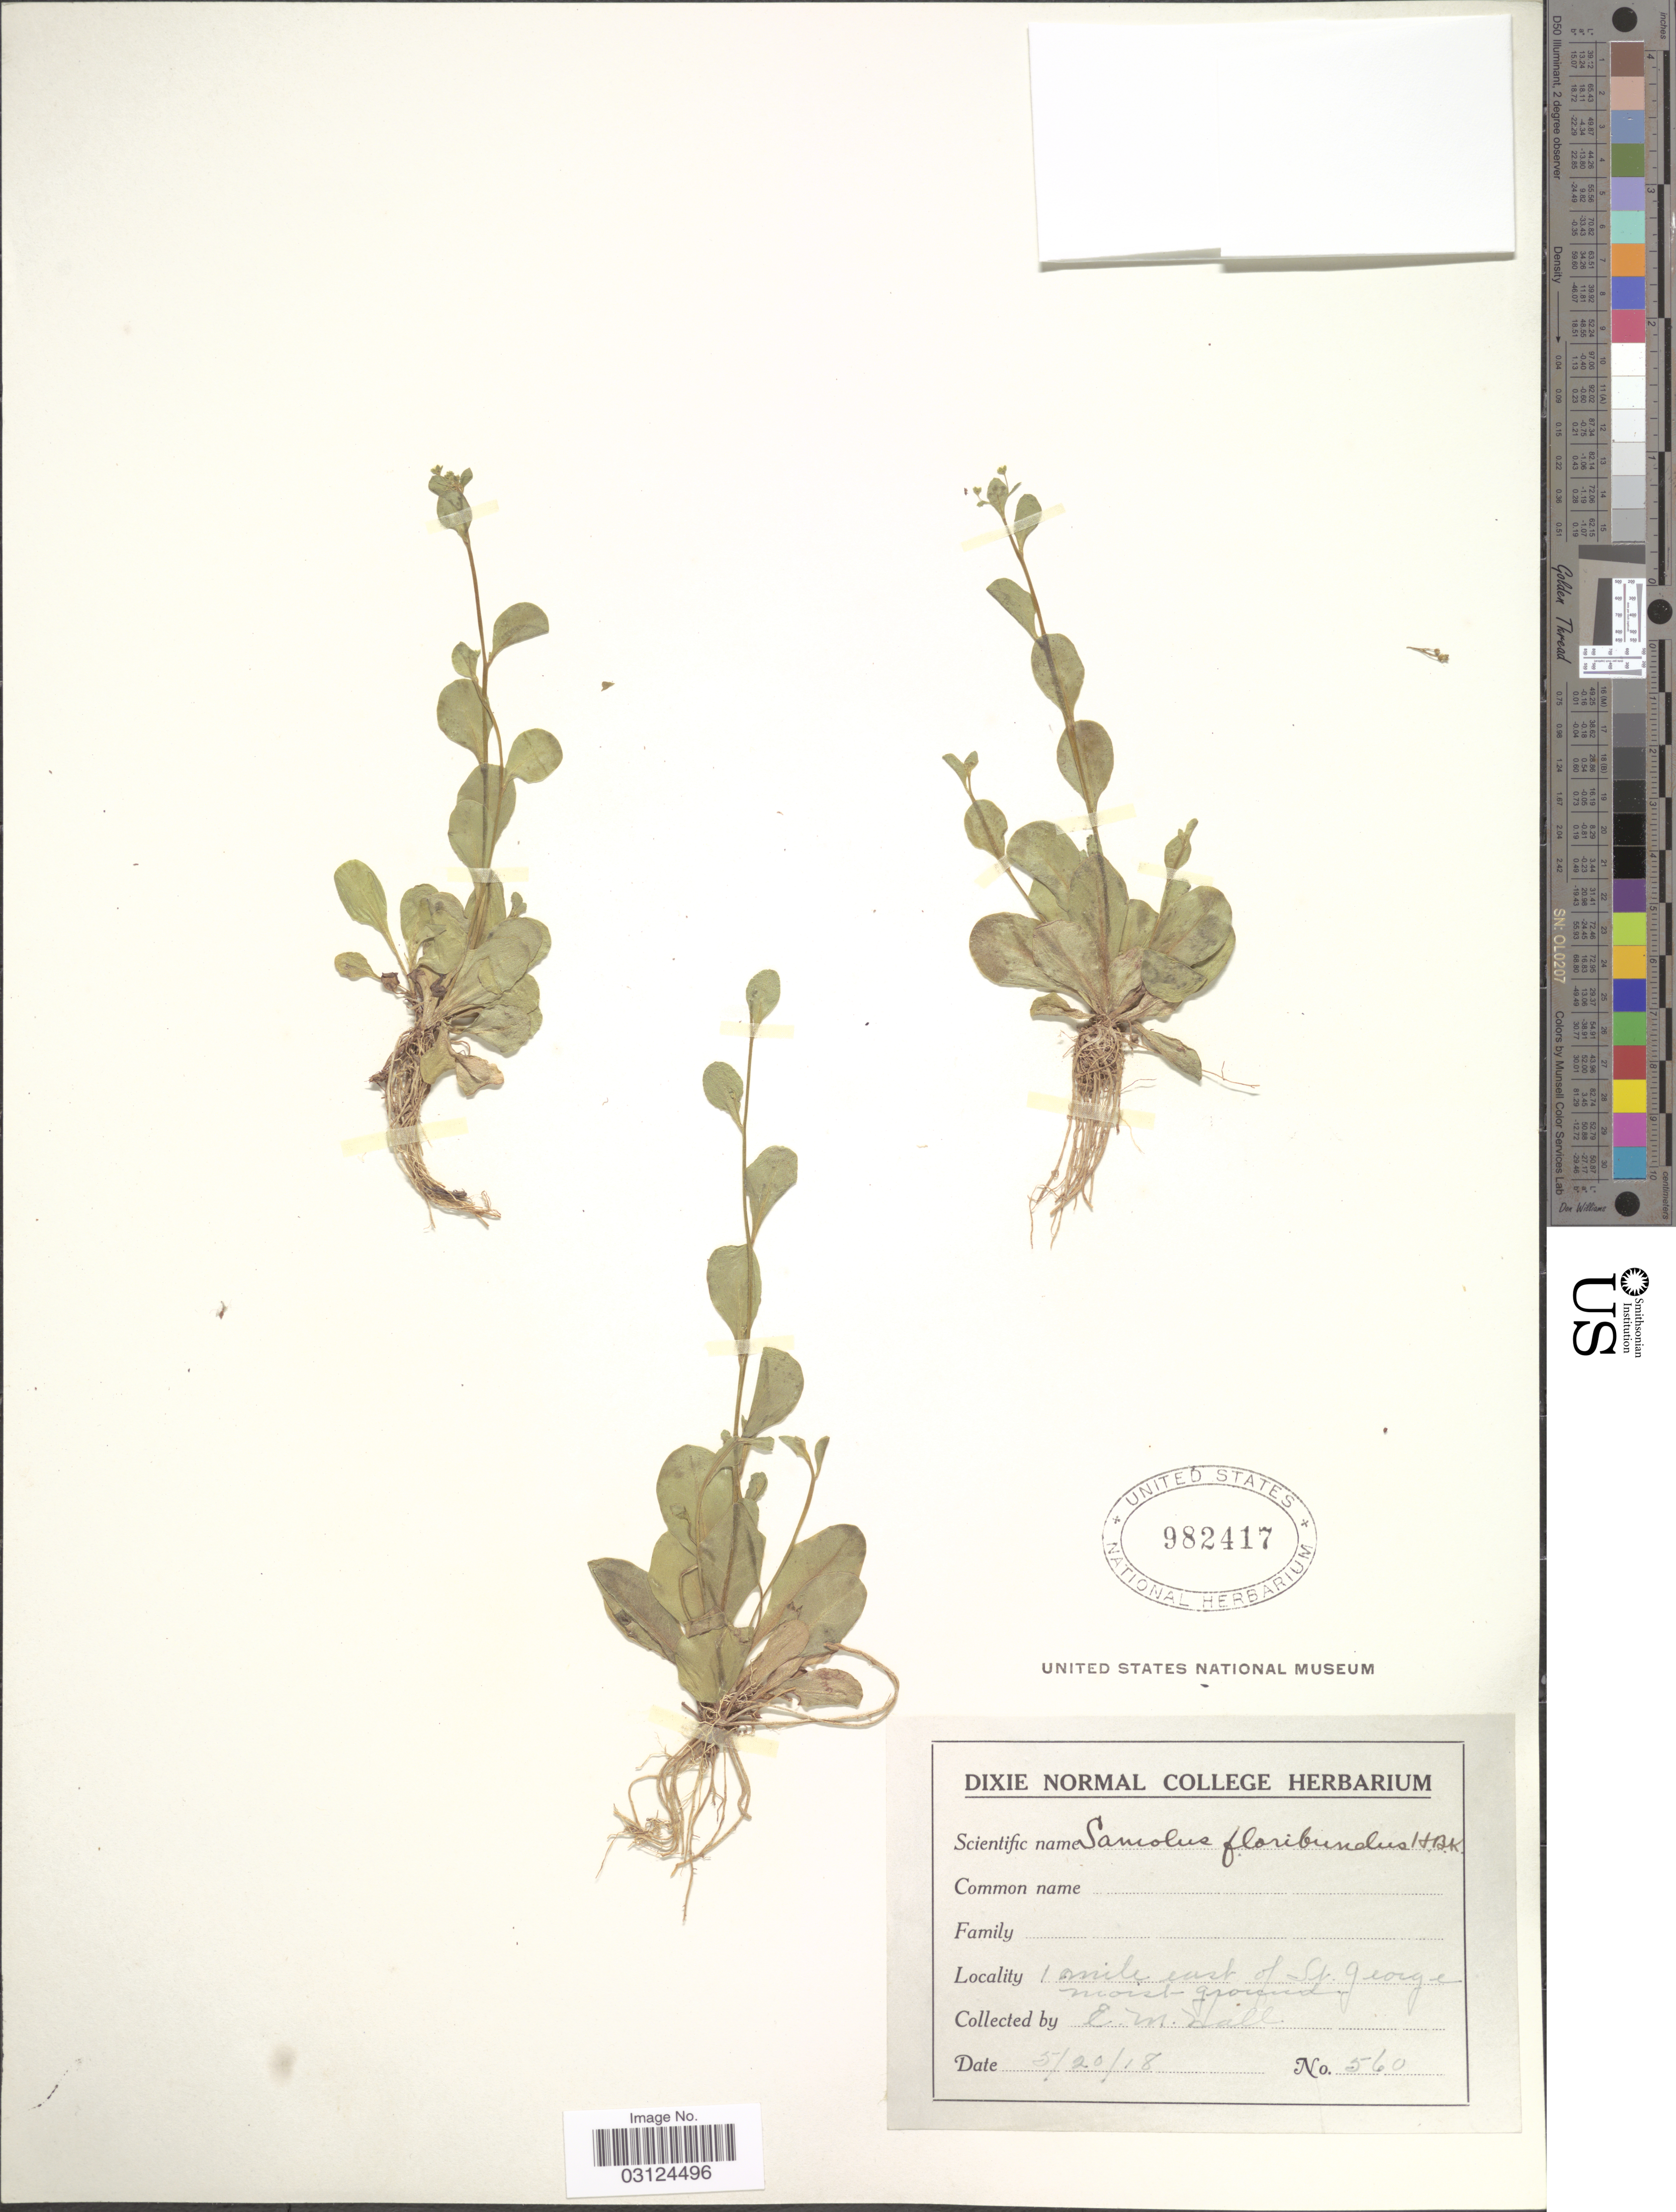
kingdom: Plantae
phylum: Tracheophyta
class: Magnoliopsida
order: Ericales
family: Primulaceae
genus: Samolus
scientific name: Samolus parviflorus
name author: Raf.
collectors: E. Hall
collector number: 560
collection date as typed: Transcribed d/m/y: 20/5/18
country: United States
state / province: Utah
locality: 1 mile east of St. George.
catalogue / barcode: US 982417